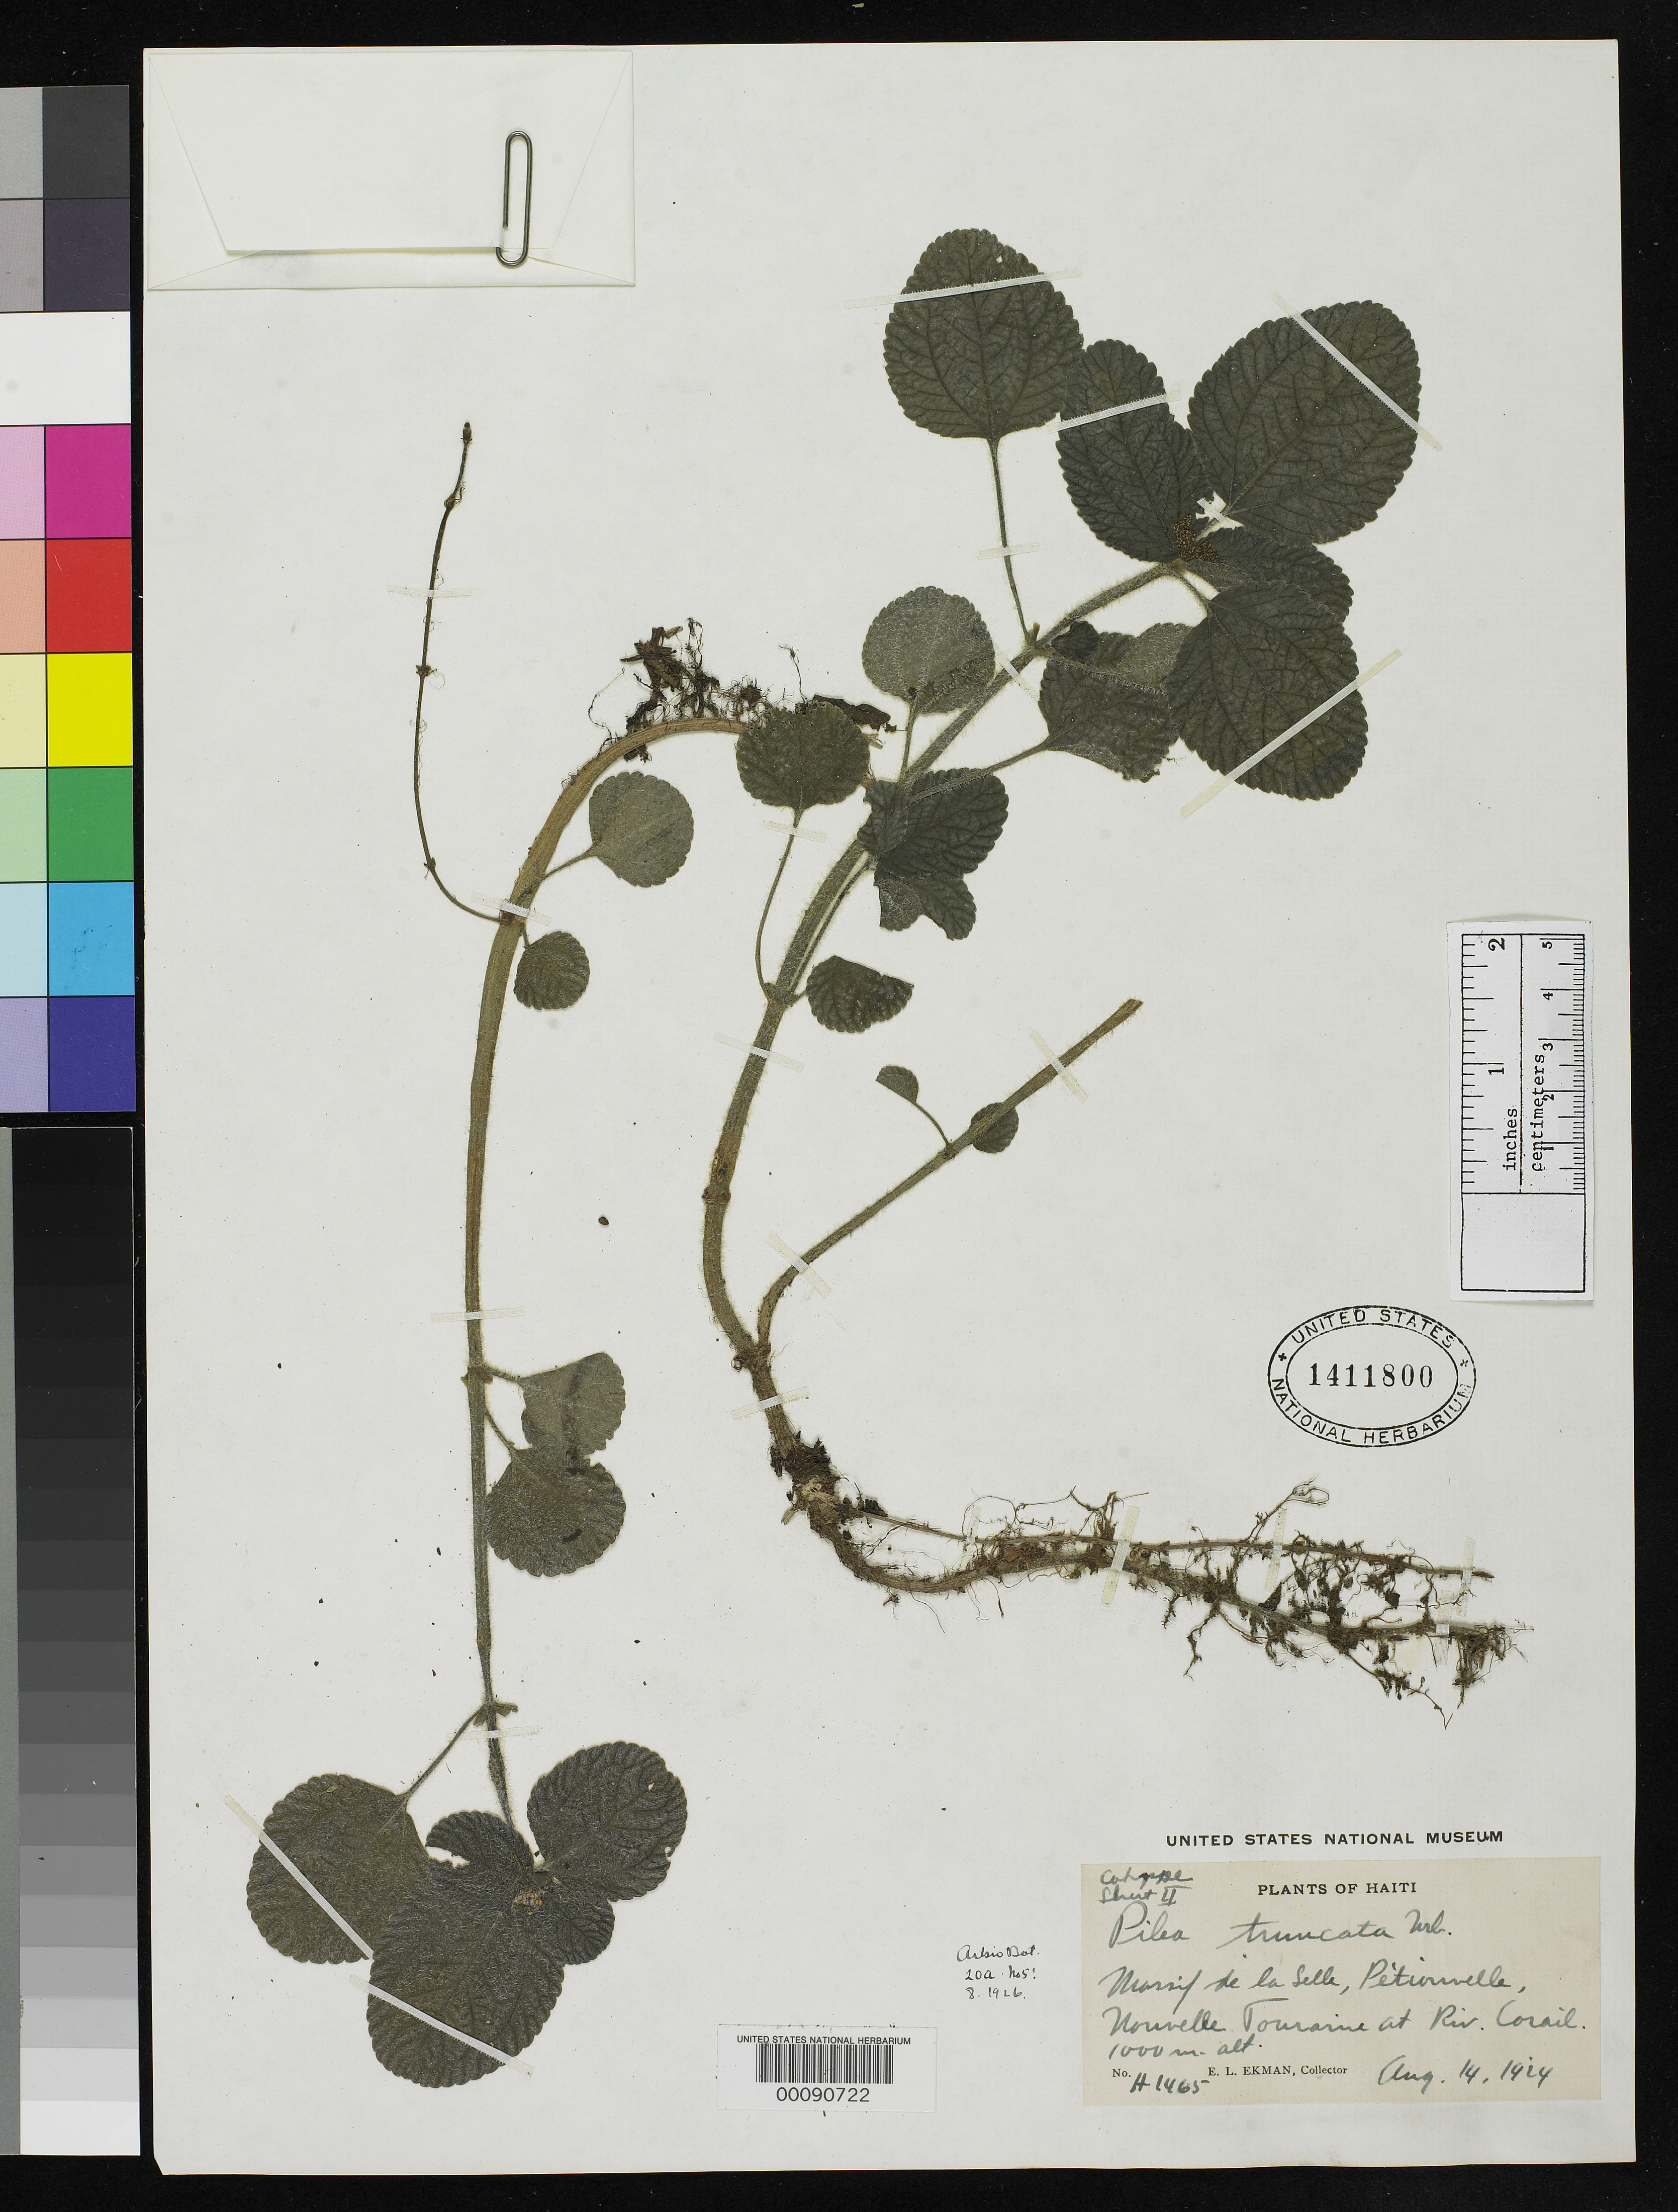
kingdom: Plantae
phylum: Tracheophyta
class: Magnoliopsida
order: Rosales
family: Urticaceae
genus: Pilea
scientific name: Pilea truncata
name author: Urb.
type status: Isotype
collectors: E. L. Ekman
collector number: H 1465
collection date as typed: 14 Aug 1924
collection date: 1924-08-14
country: Haiti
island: Hispaniola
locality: Massif de La Selle, Petionville, Nouvelle Touraine at Riv. Corail.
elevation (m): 1000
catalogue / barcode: US 1411800